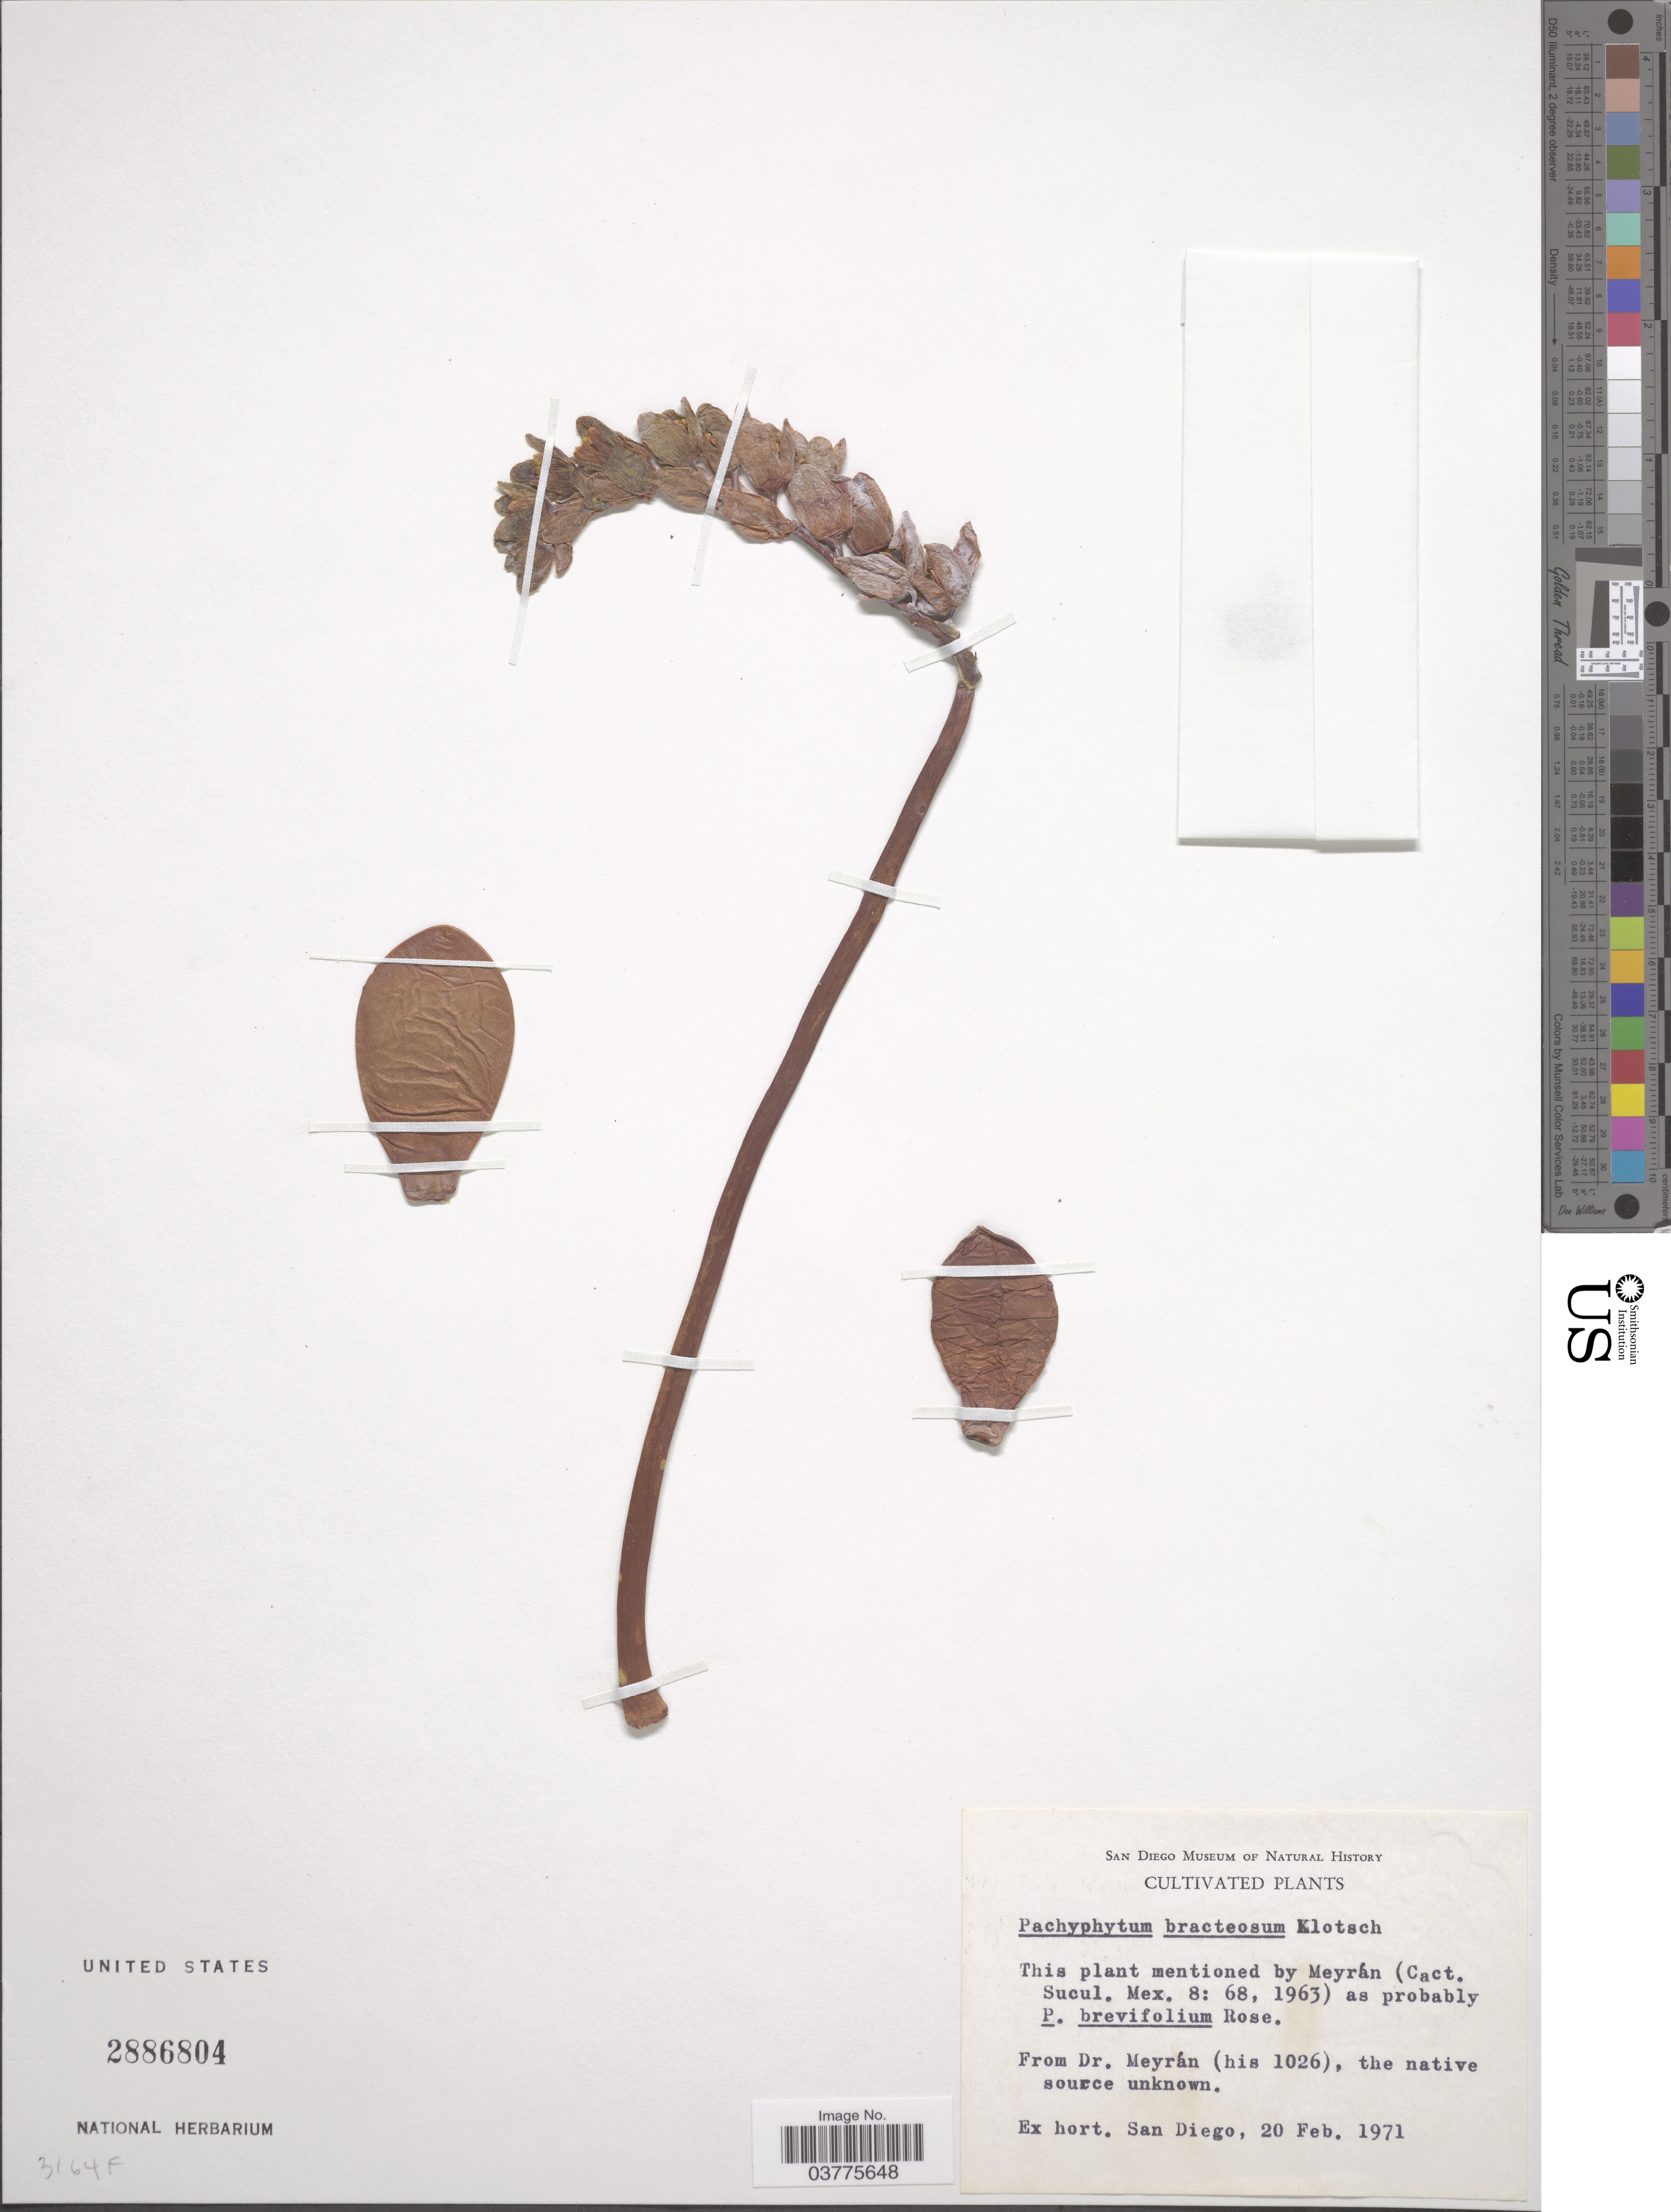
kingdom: Plantae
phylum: Tracheophyta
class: Magnoliopsida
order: Saxifragales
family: Crassulaceae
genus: Pachyphytum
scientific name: Pachyphytum bracteosum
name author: Link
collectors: Meyrán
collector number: his1026*?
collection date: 1971-02-20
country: United States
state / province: California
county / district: San Diego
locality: Ex hort. San Diego.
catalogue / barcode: US 2886804